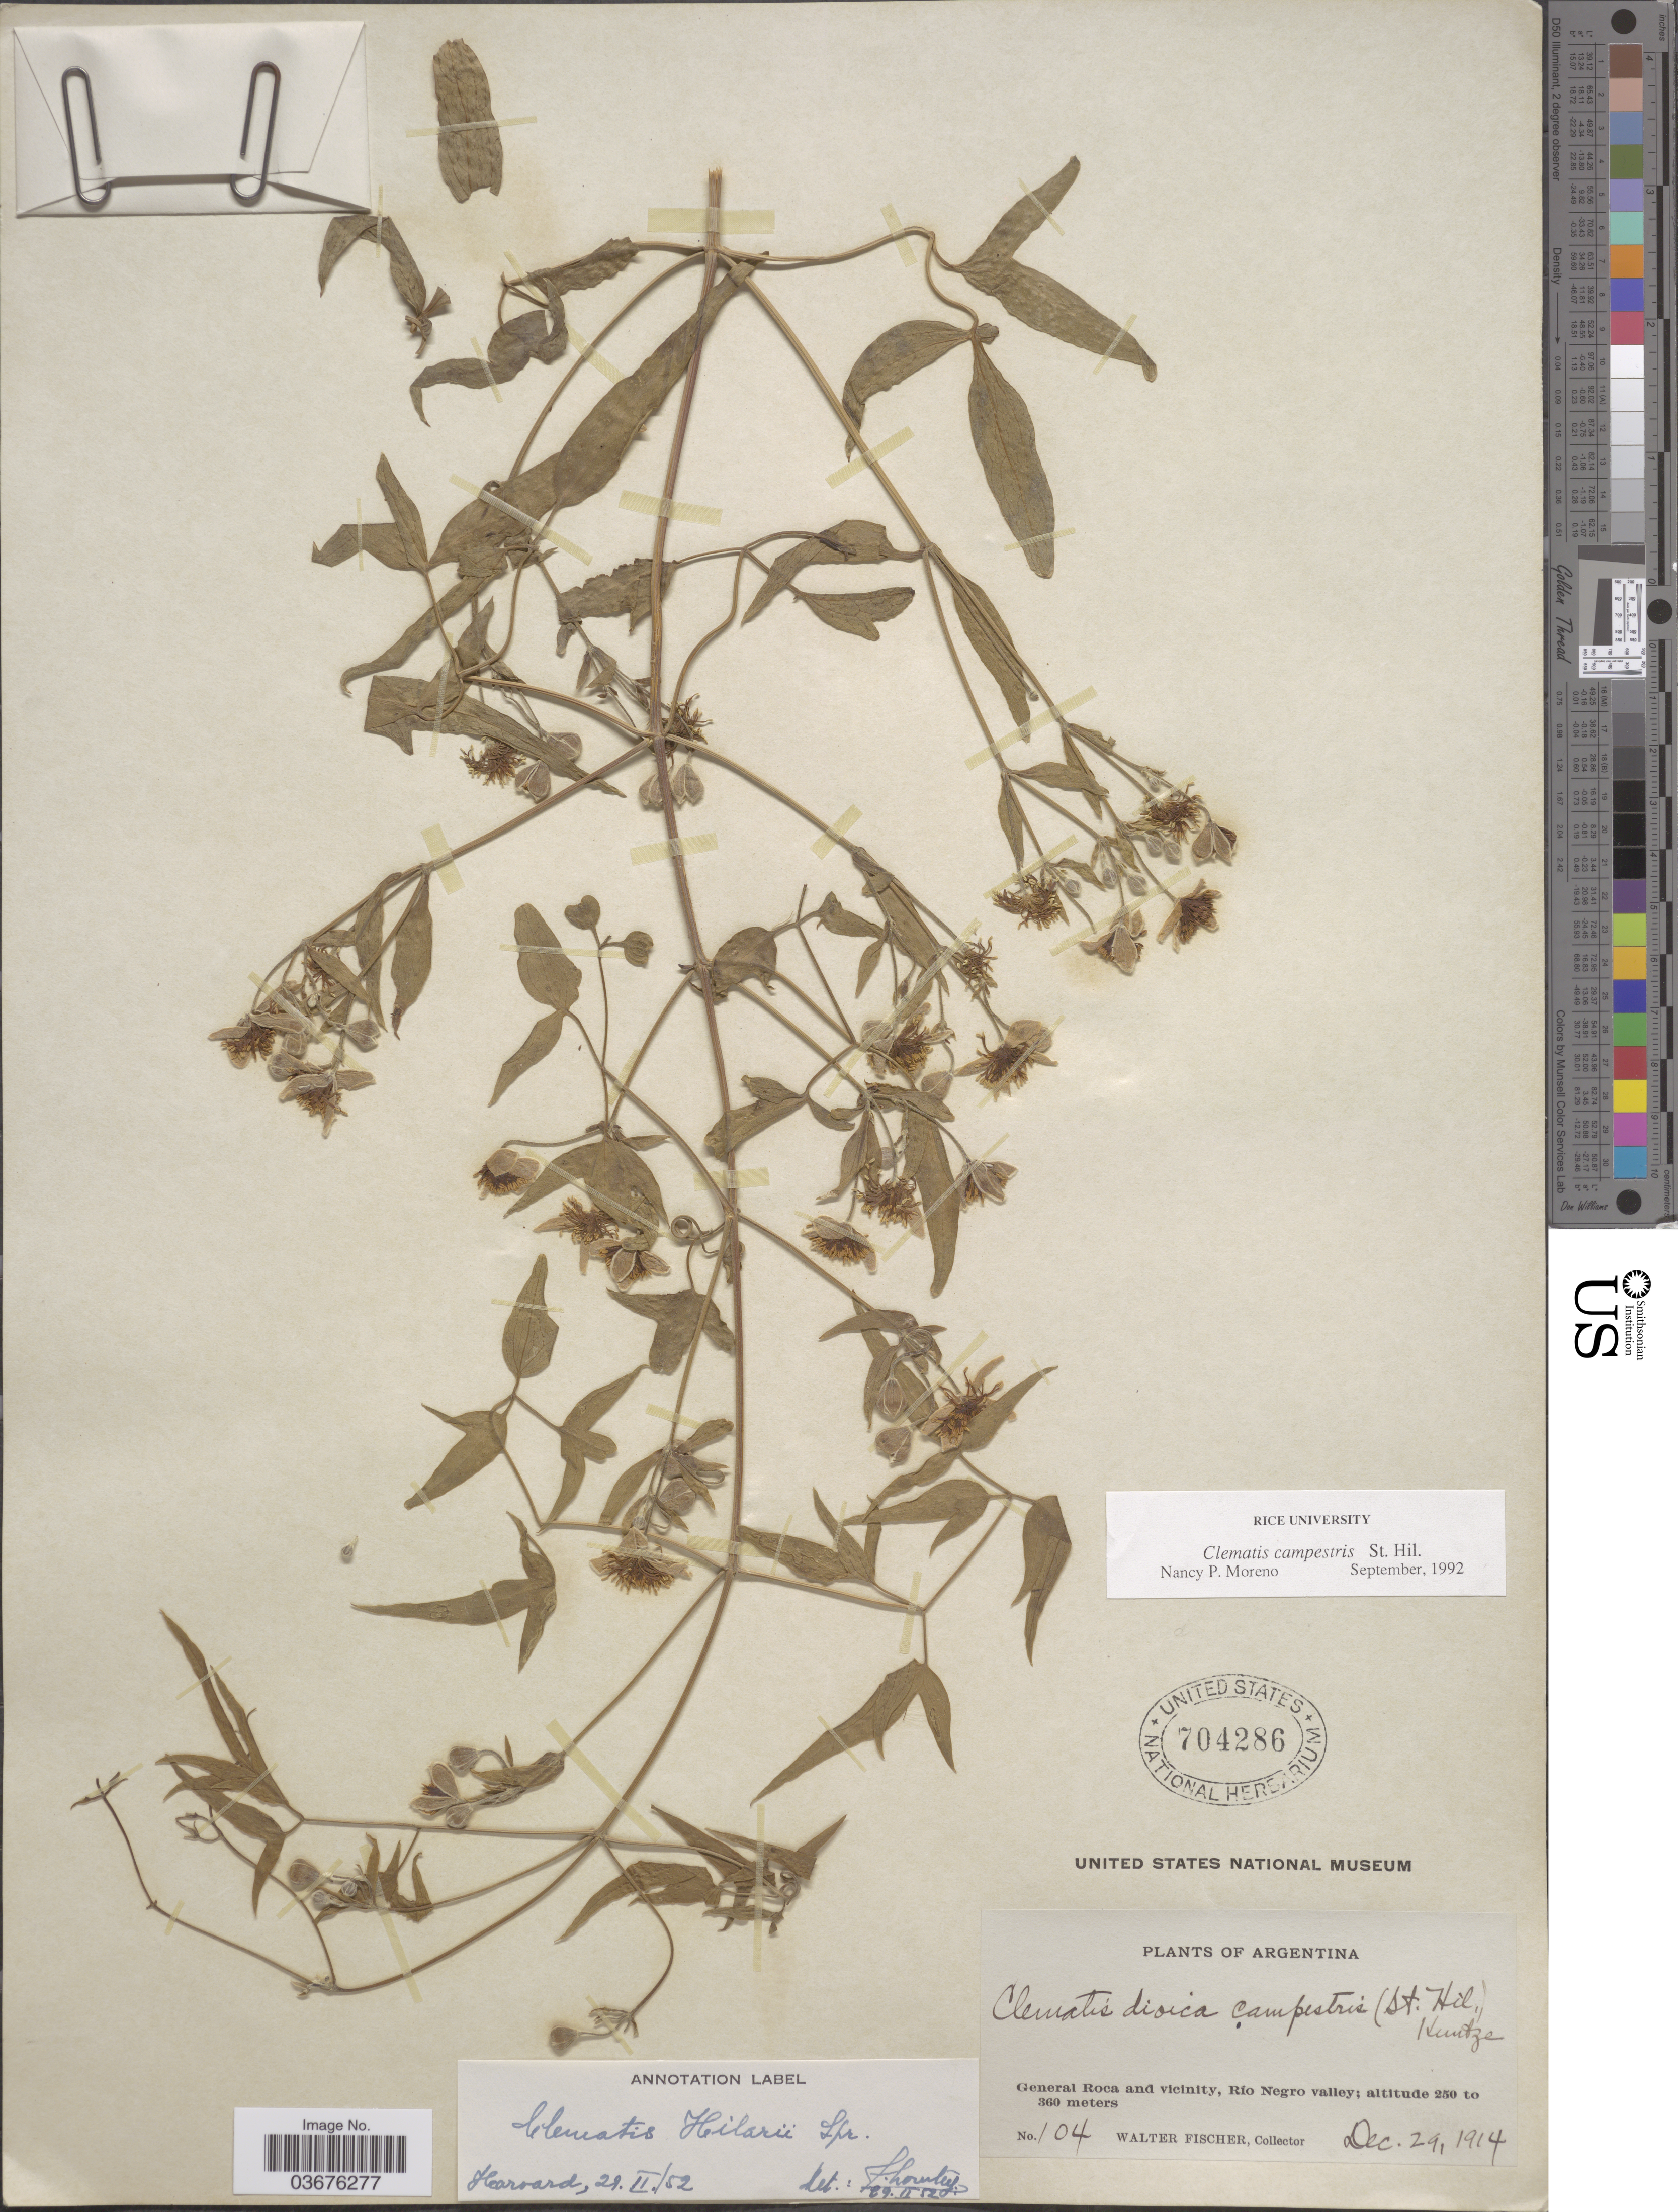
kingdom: Plantae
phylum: Tracheophyta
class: Magnoliopsida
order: Ranunculales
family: Ranunculaceae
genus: Clematis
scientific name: Clematis campestris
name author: A. St.-Hil.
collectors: W. Fischer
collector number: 104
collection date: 1914-12-29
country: Argentina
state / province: Rio Negro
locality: General Roca and vicinity, Río Negro valley.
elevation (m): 250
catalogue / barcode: US 704286